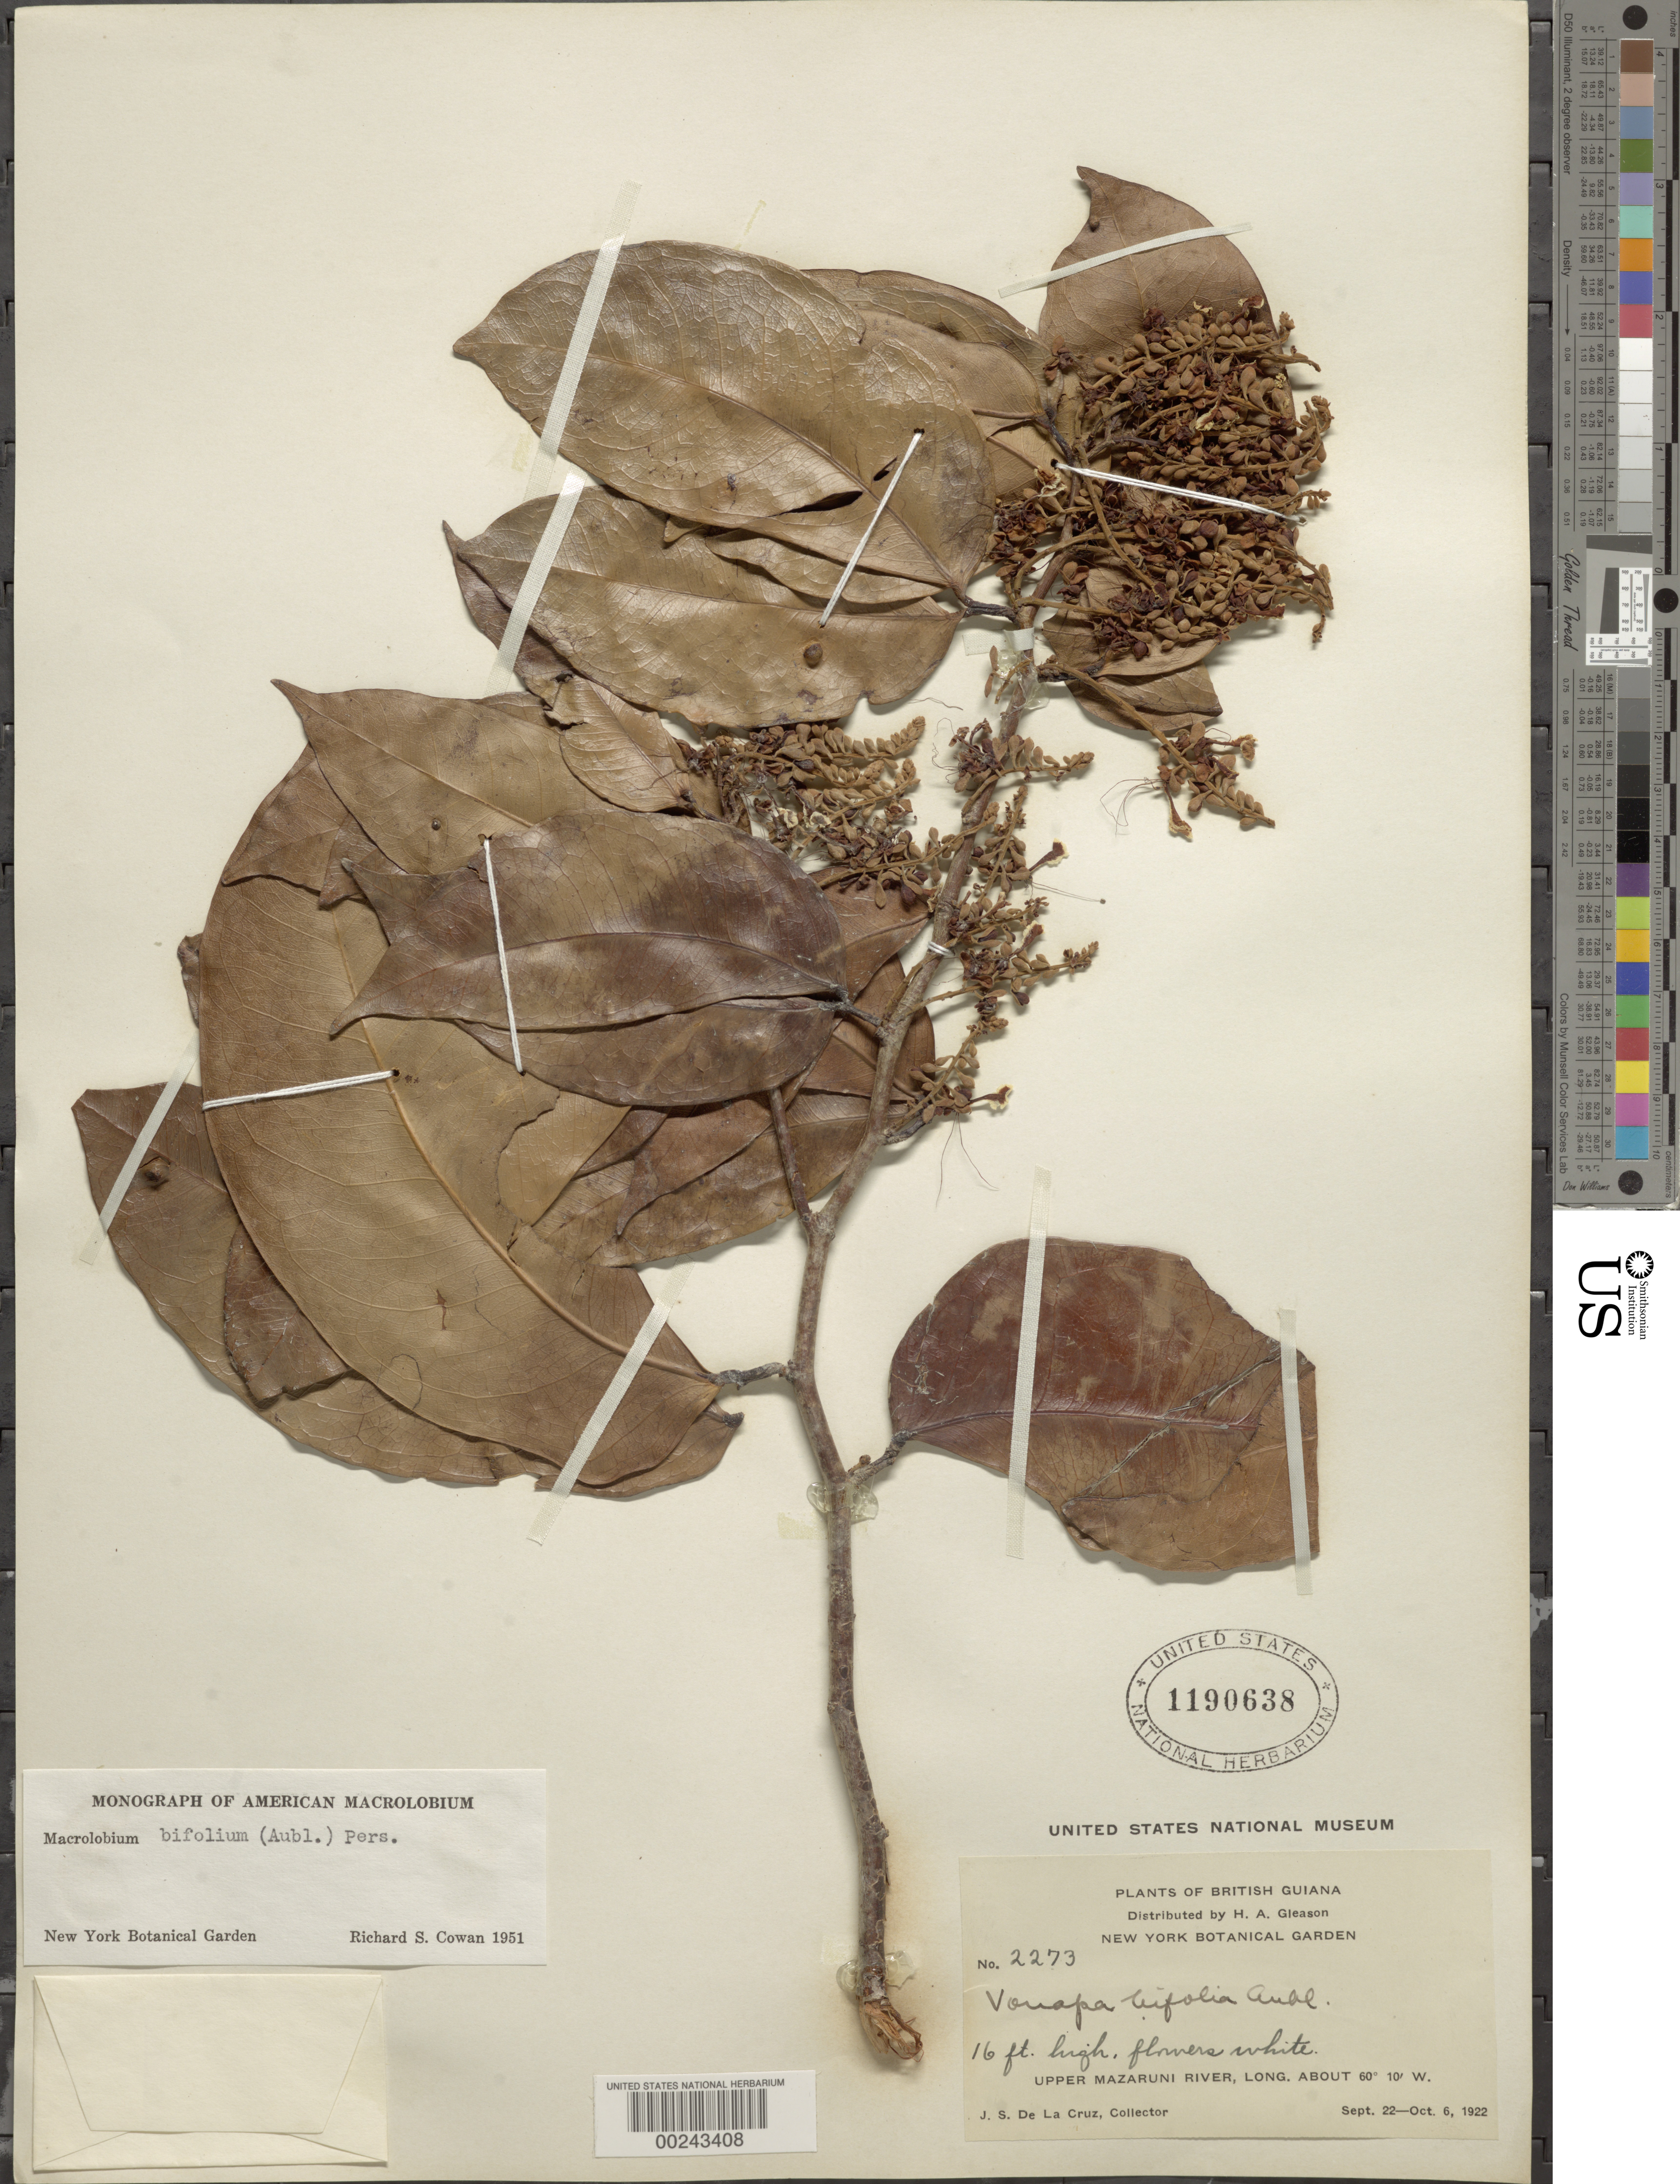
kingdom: Plantae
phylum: Tracheophyta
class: Magnoliopsida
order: Fabales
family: Fabaceae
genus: Macrolobium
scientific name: Macrolobium bifolium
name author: (Aubl.) Pers.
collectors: J. S. de la Cruz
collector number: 2273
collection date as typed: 22 Sep 1922 to 06 Oct 1922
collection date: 1922-09-22/1922-10-06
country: Guyana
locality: Upper mazaruni river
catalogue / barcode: US 1190638